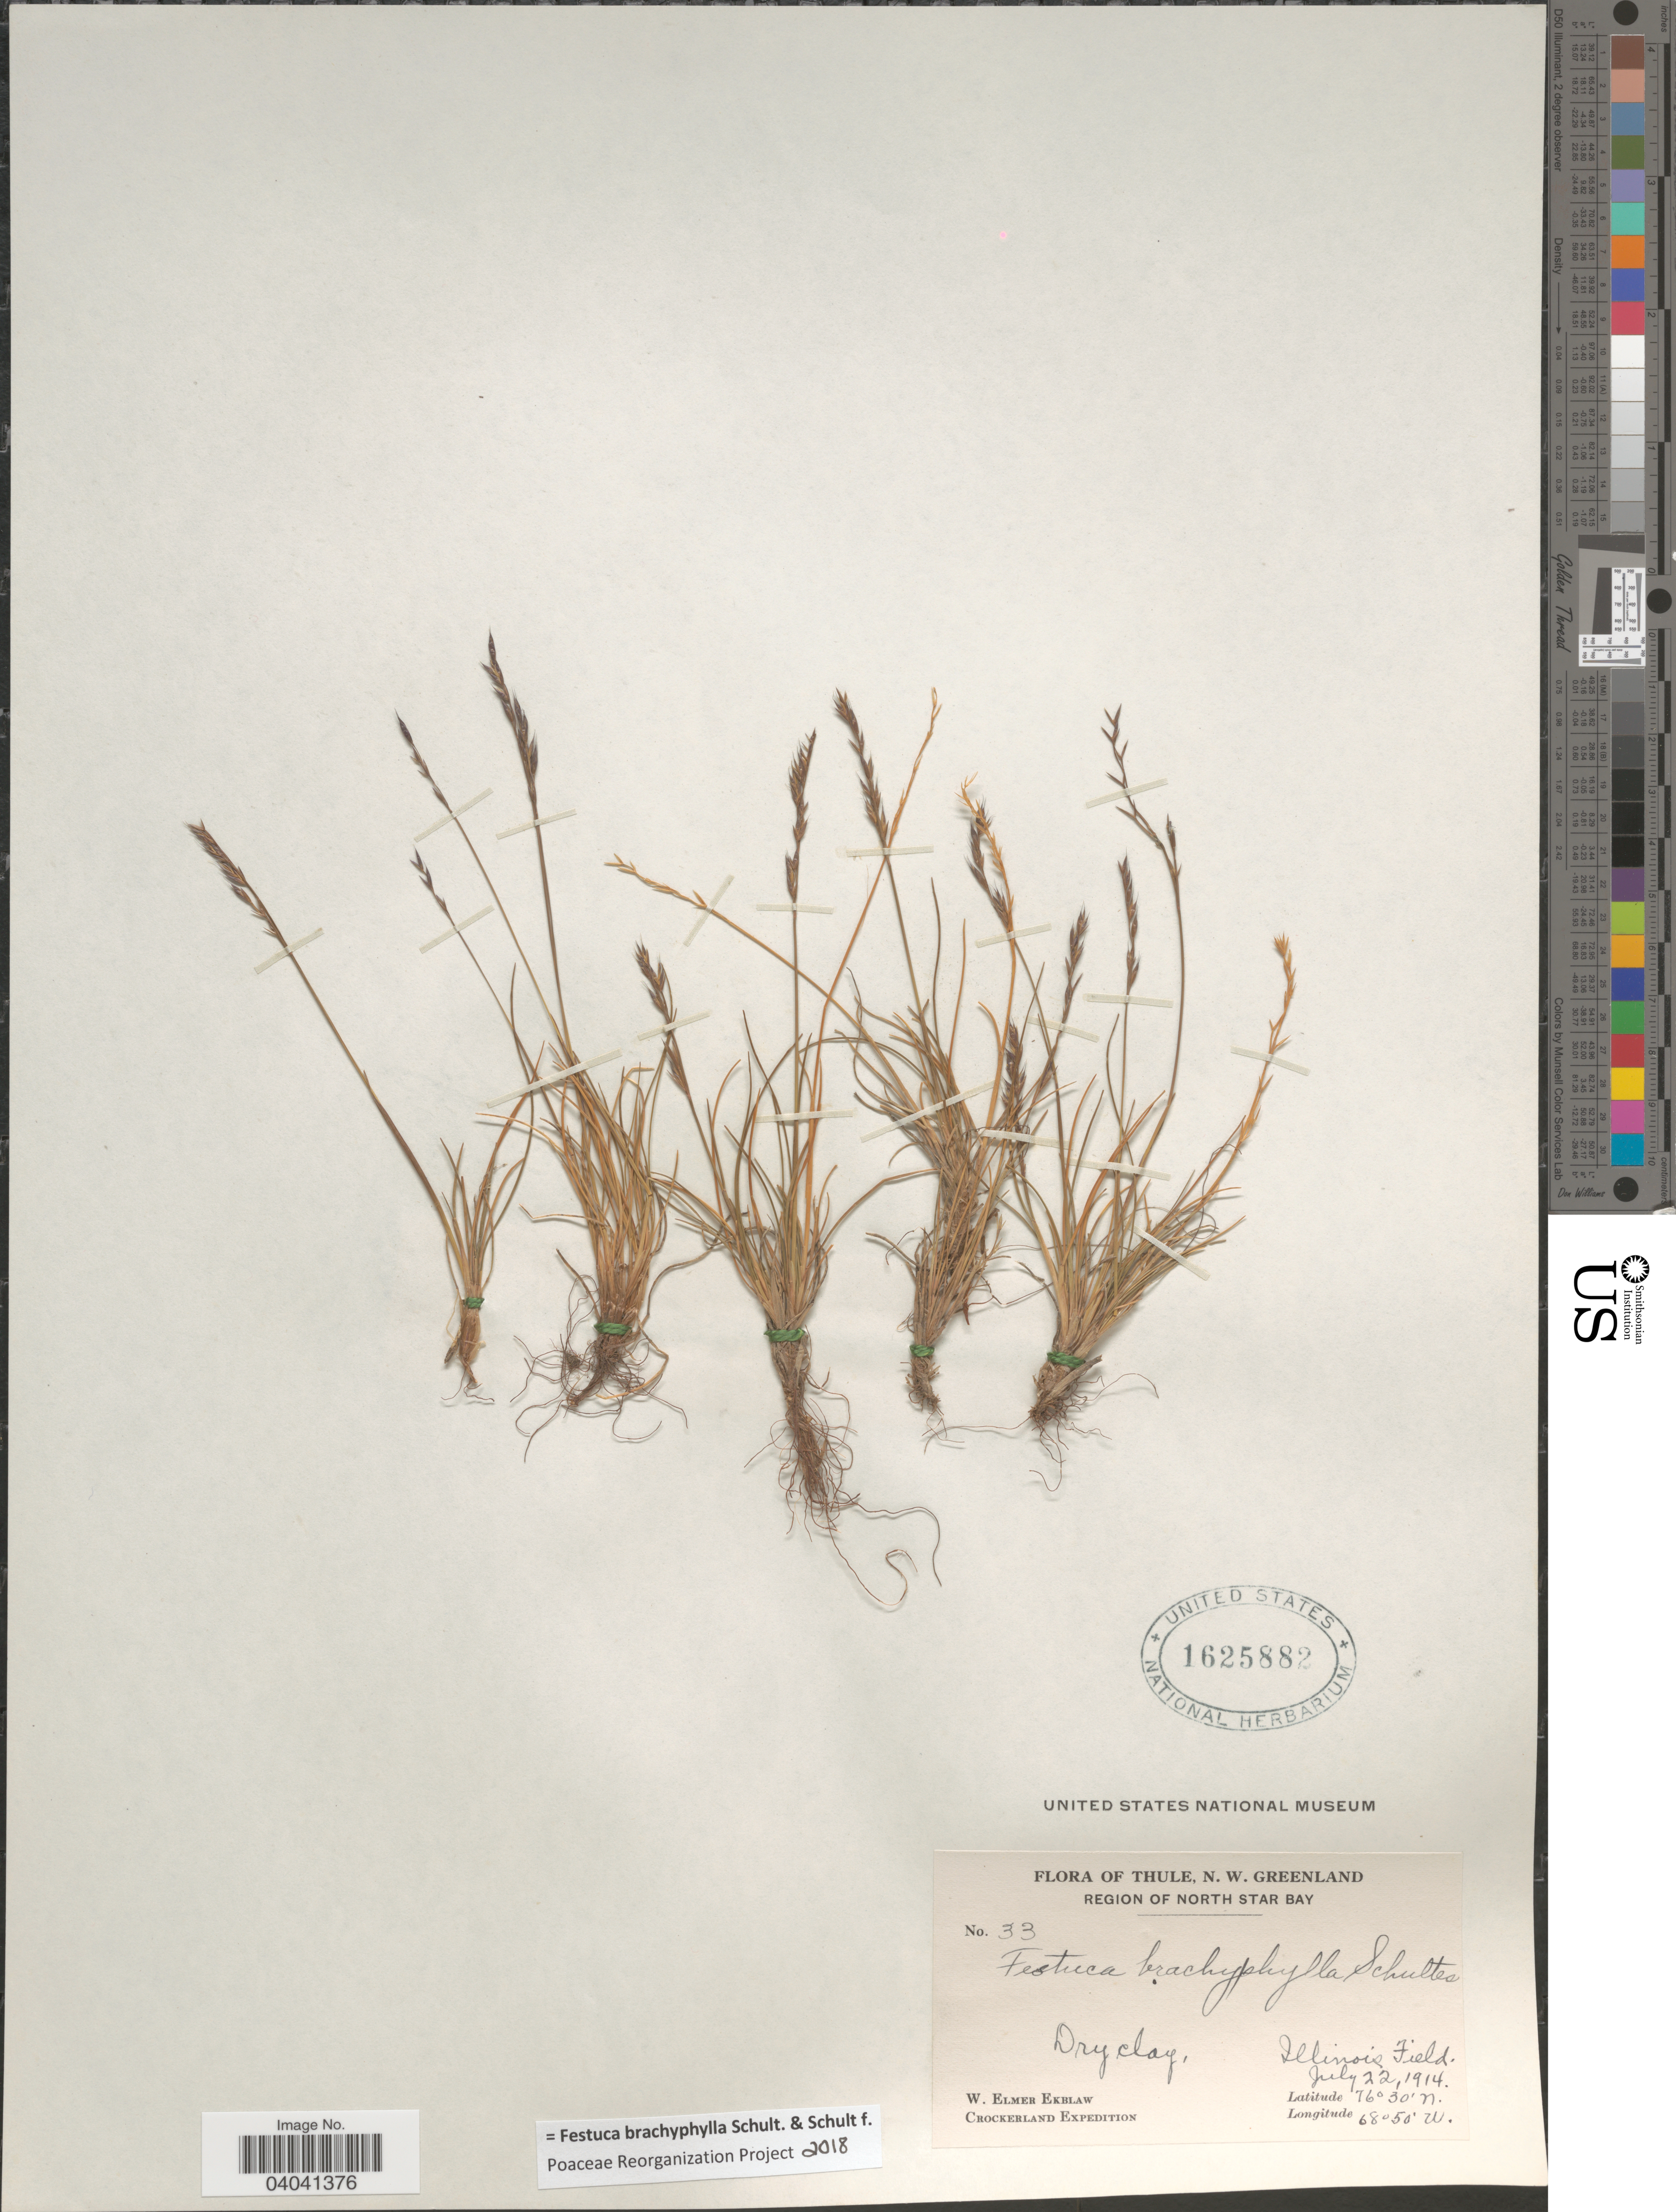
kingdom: Plantae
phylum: Tracheophyta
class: Liliopsida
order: Poales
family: Poaceae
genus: Festuca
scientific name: Festuca brachyphylla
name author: Schult. & Schult. f.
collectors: W. Ekblaw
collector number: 33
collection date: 1914-07-22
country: Greenland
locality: Thule, N. W. Greenland. Region of North Star Bay. Illinois Field.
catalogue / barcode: US 1625882